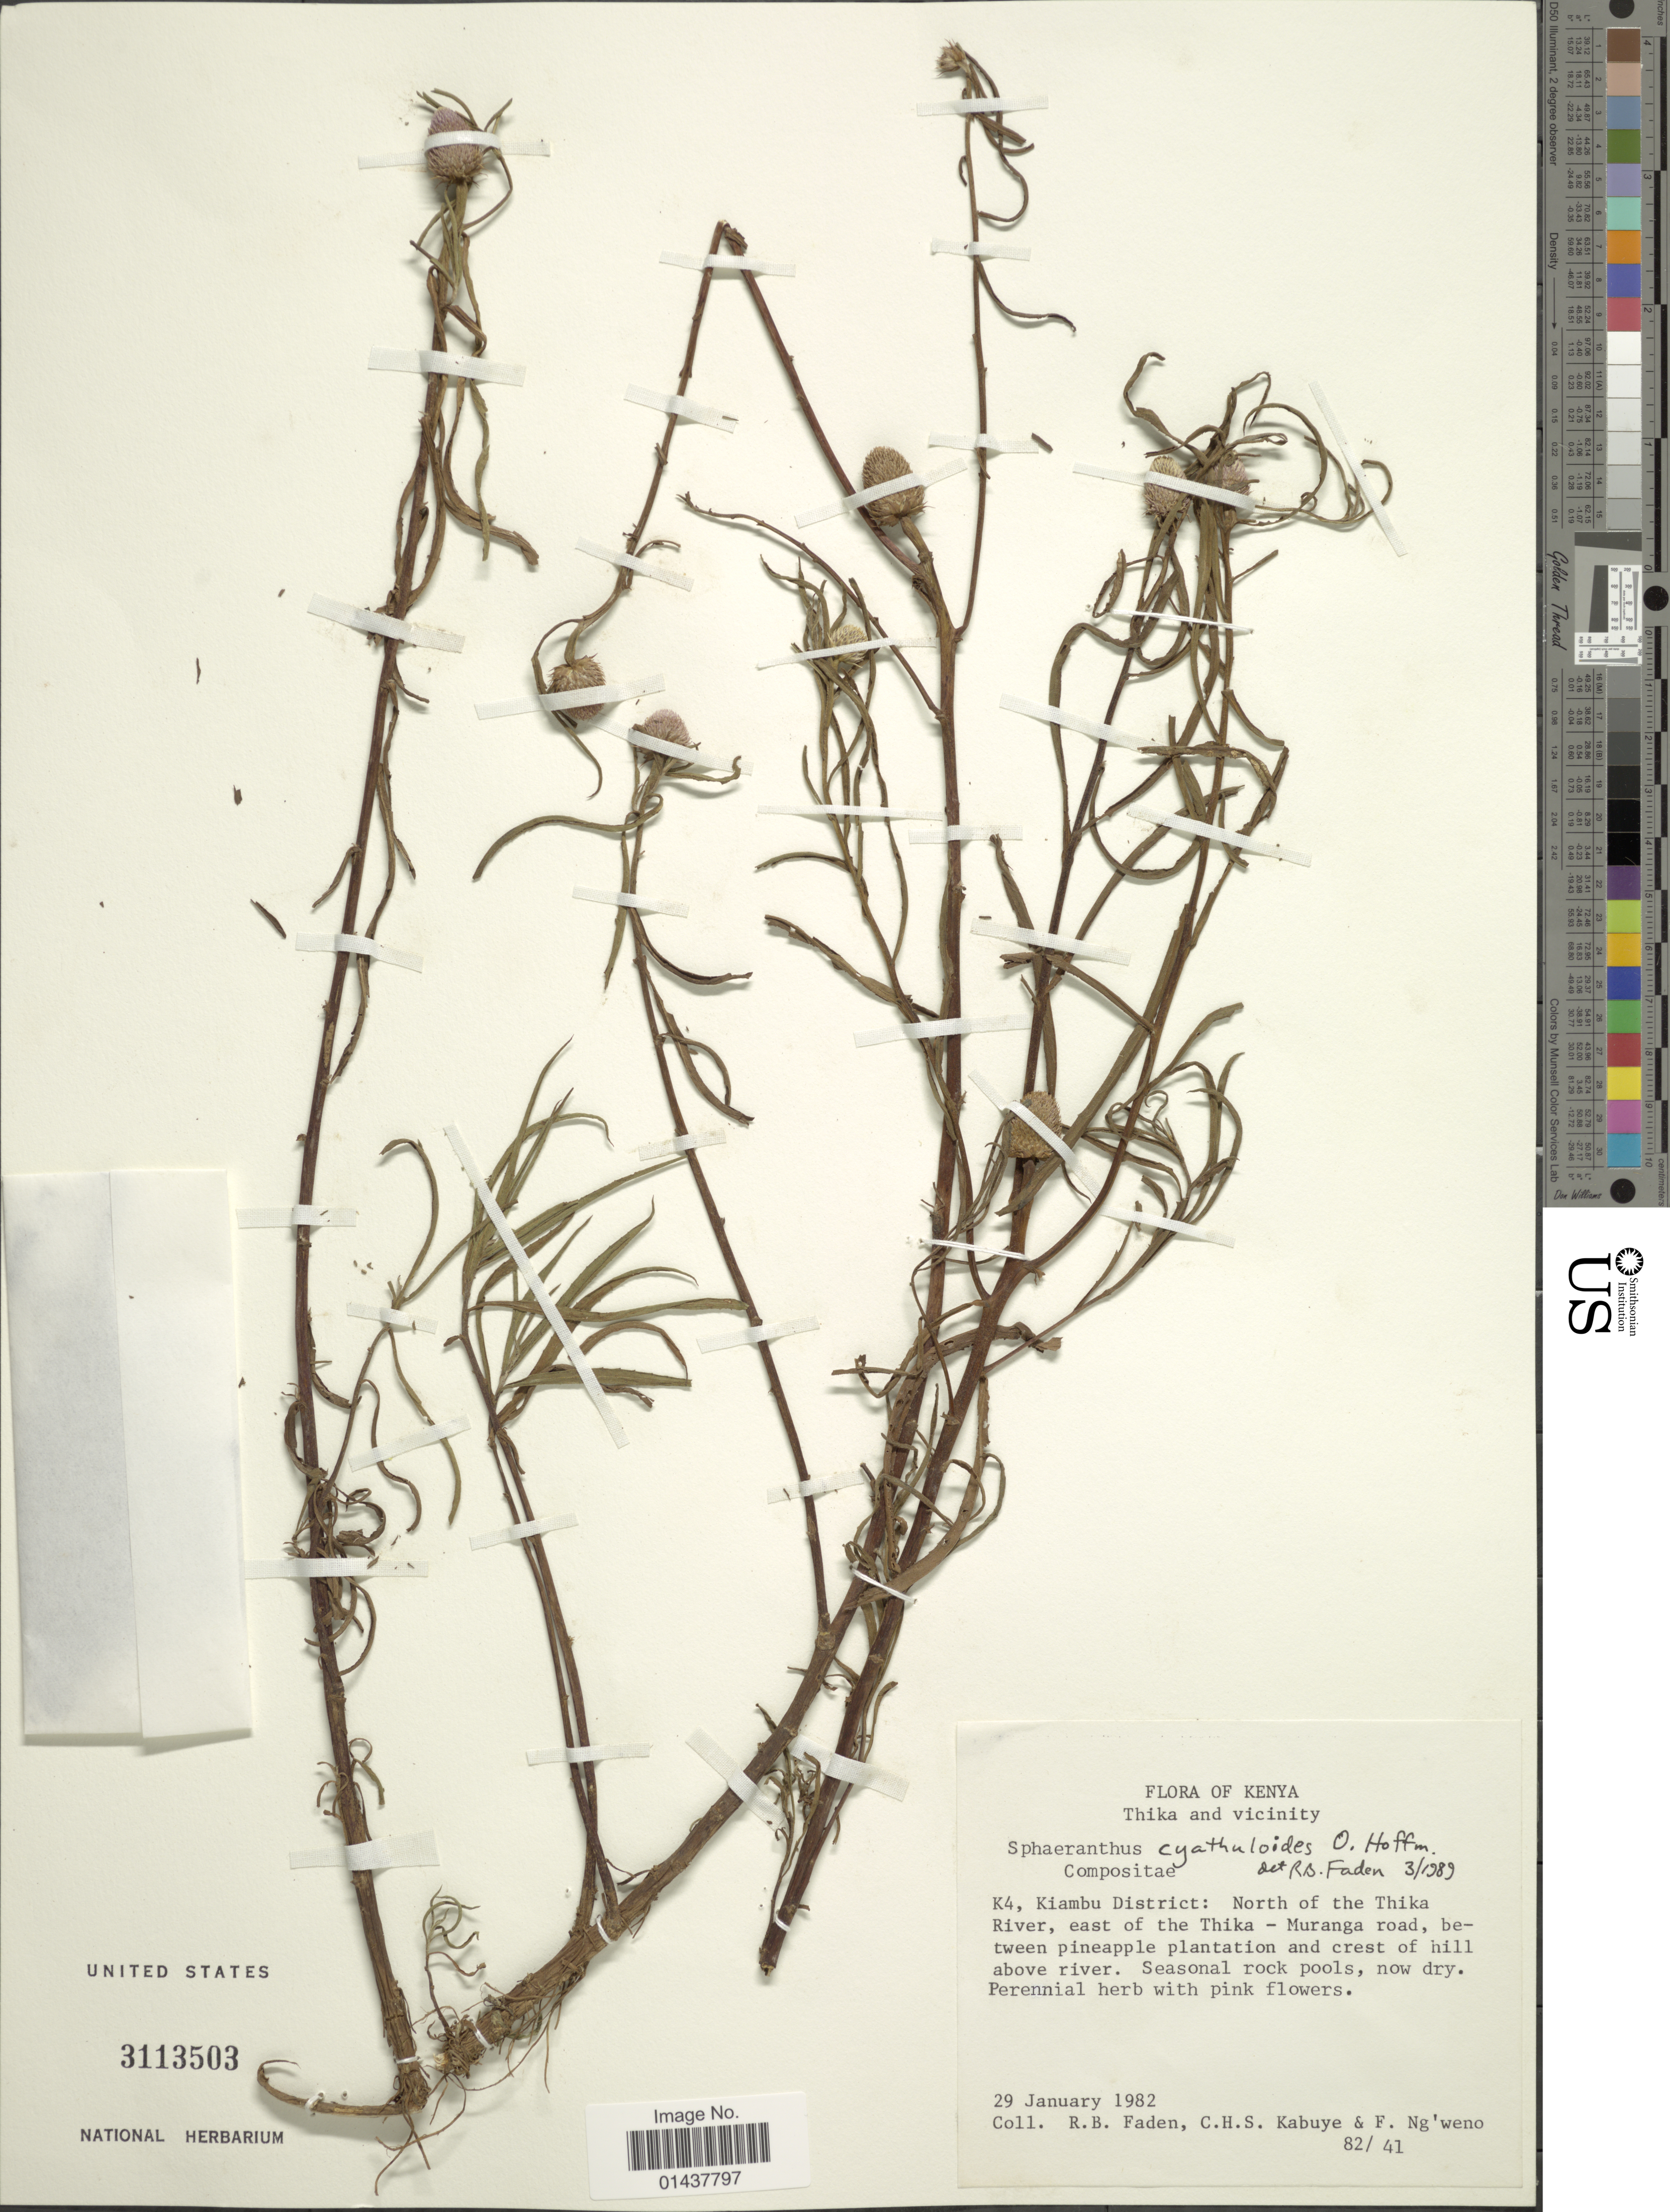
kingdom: Plantae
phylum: Tracheophyta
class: Magnoliopsida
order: Asterales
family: Asteraceae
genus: Sphaeranthus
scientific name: Sphaeranthus cyathuloides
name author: O. Hoffm.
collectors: R. B. Faden, C. Kabuye & F. Ng'weno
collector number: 82/41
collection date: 1982-01-29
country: Kenya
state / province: Kiambu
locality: Thika and vicinity, K4, Kiambu District: North of the Thika River, east of the Thika - Muranga road, between pineapple plantation and crest of hill above river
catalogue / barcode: US 3113503